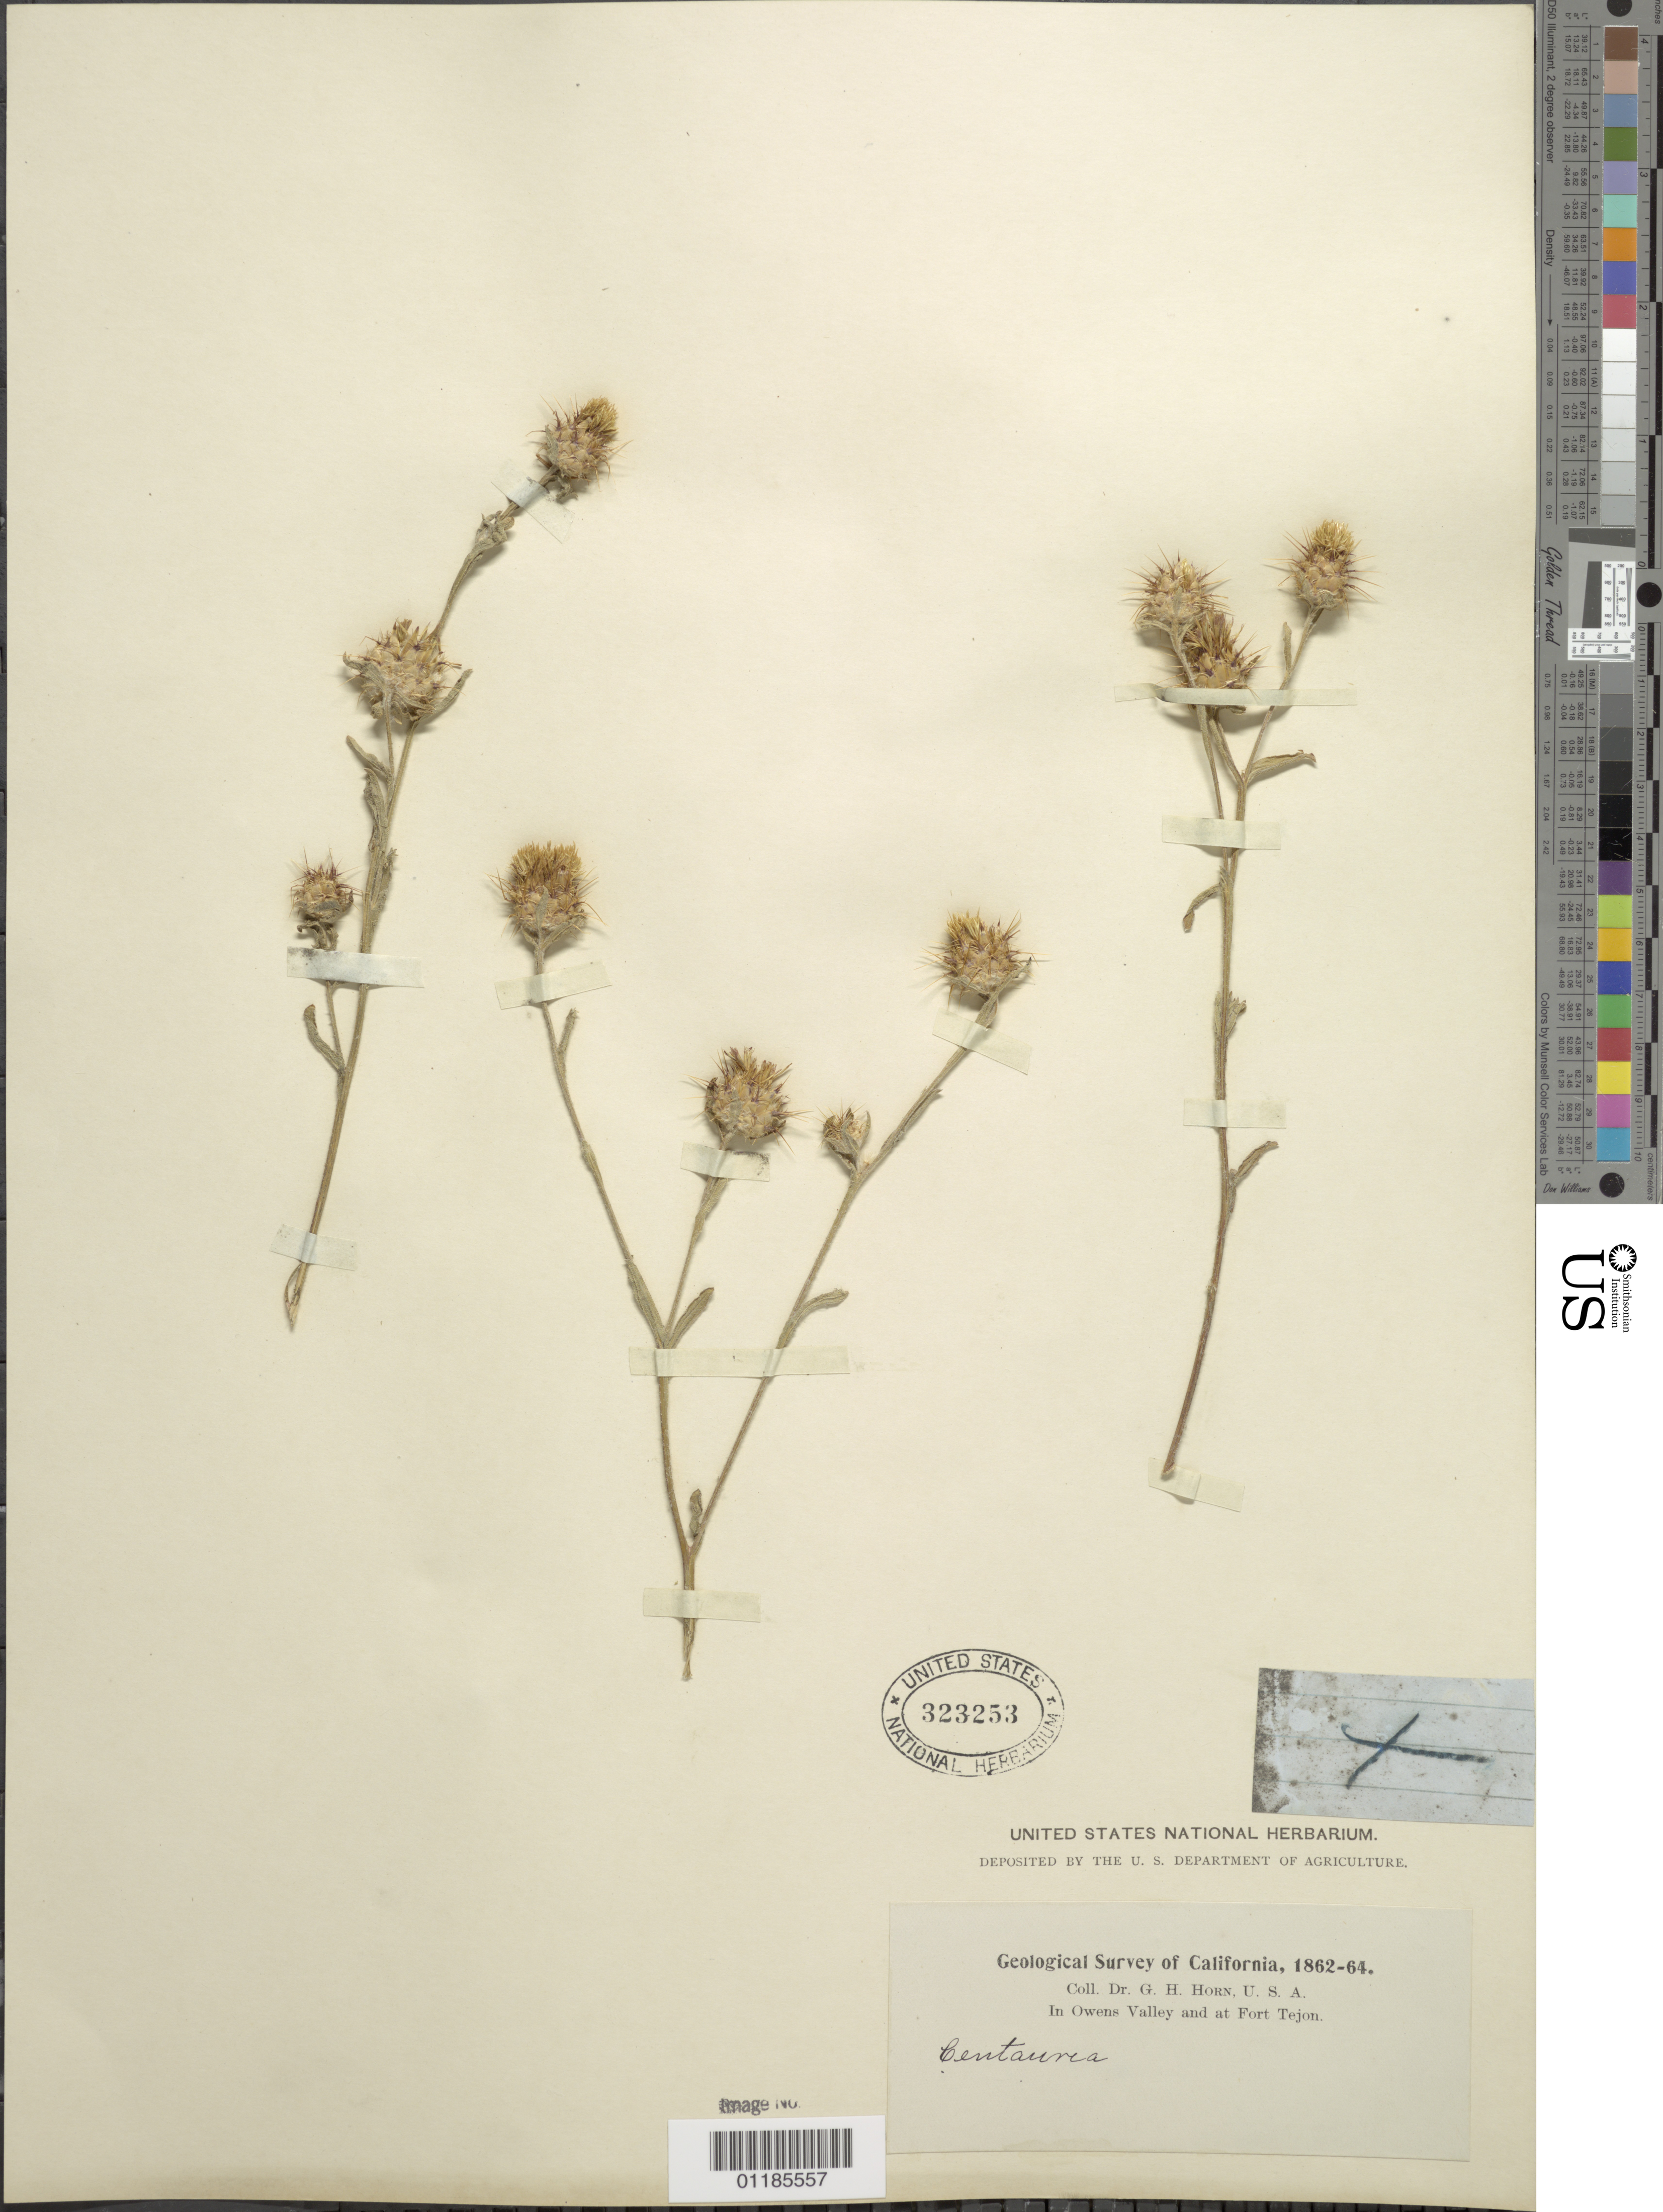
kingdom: Plantae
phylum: Tracheophyta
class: Magnoliopsida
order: Asterales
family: Asteraceae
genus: Centaurea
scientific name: Centaurea melitensis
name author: L.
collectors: G. Horn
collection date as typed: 1862 to -- --- 1864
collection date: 1862/1864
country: United States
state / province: California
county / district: Kern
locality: In Owens Valley and at Fort Tejon.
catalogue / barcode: US 323253